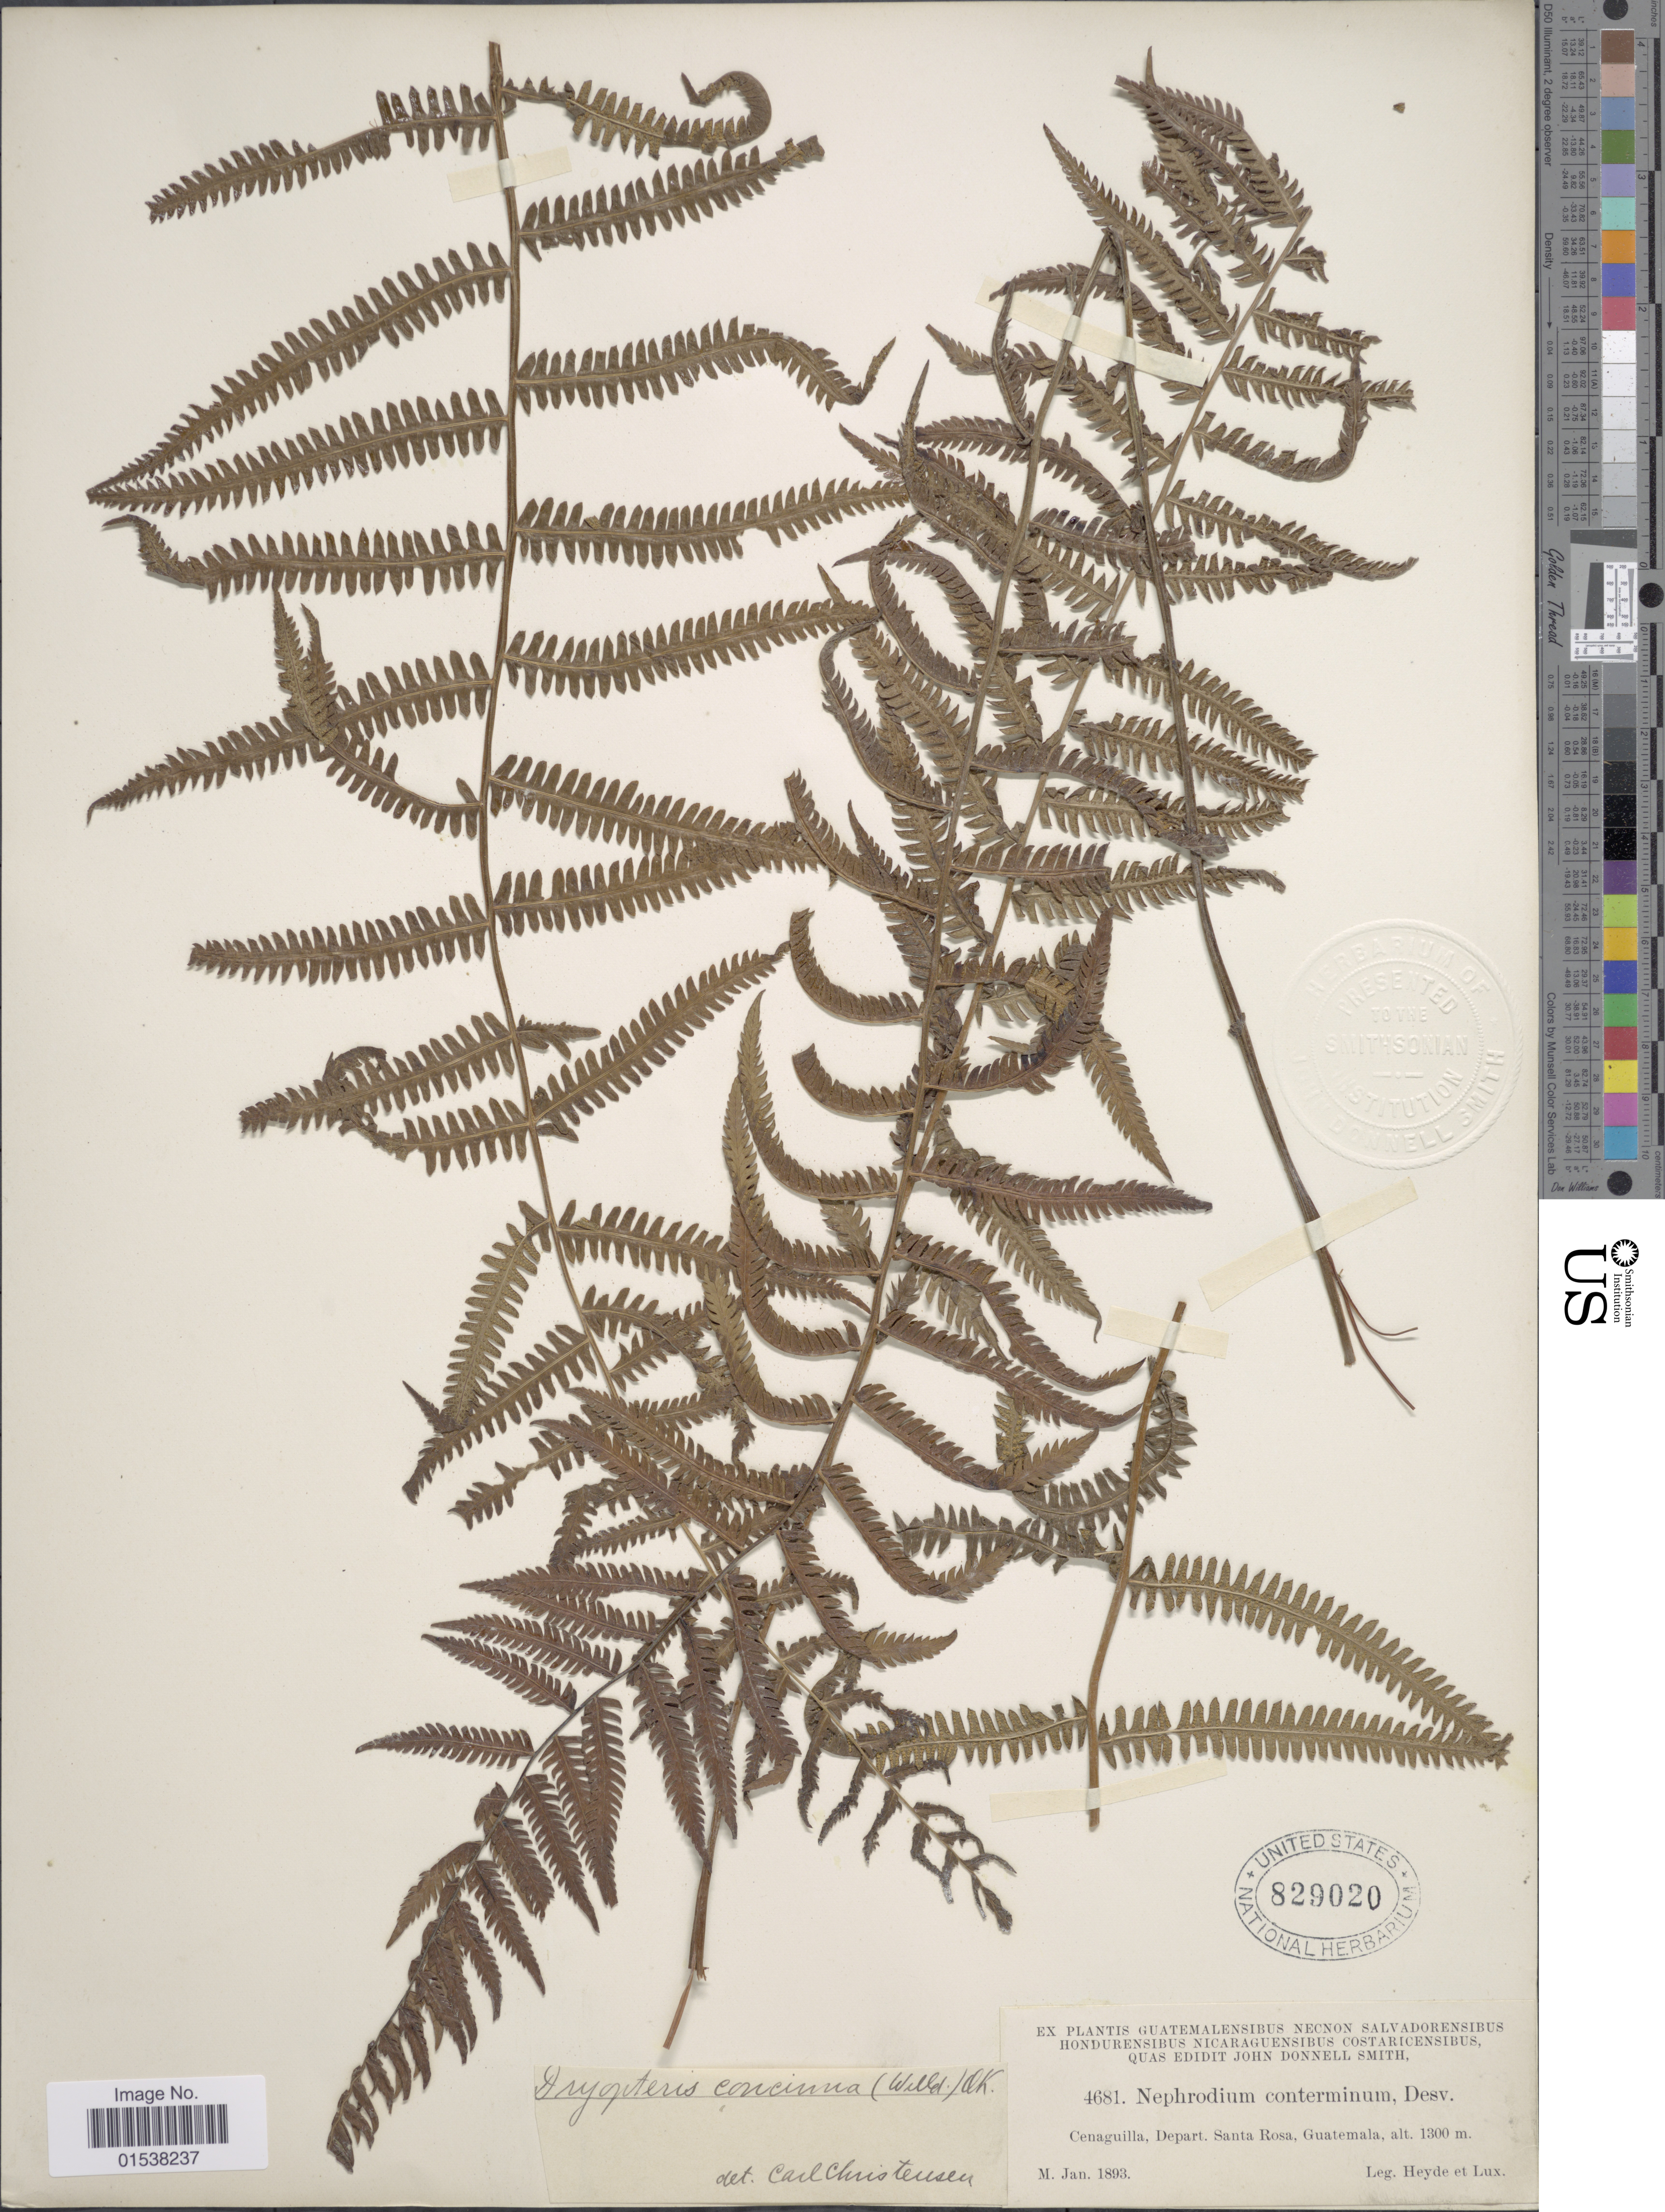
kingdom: Plantae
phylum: Tracheophyta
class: Polypodiopsida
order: Polypodiales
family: Thelypteridaceae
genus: Amauropelta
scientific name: Amauropelta concinna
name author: (Willd.) Pic. Serm.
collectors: Heyde & Lux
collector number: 4681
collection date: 1893-01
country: Guatemala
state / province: Santa Rosa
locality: Cenaguilla, Depart. Santa Rosa, Guatemala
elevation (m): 1300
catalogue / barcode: US 829020